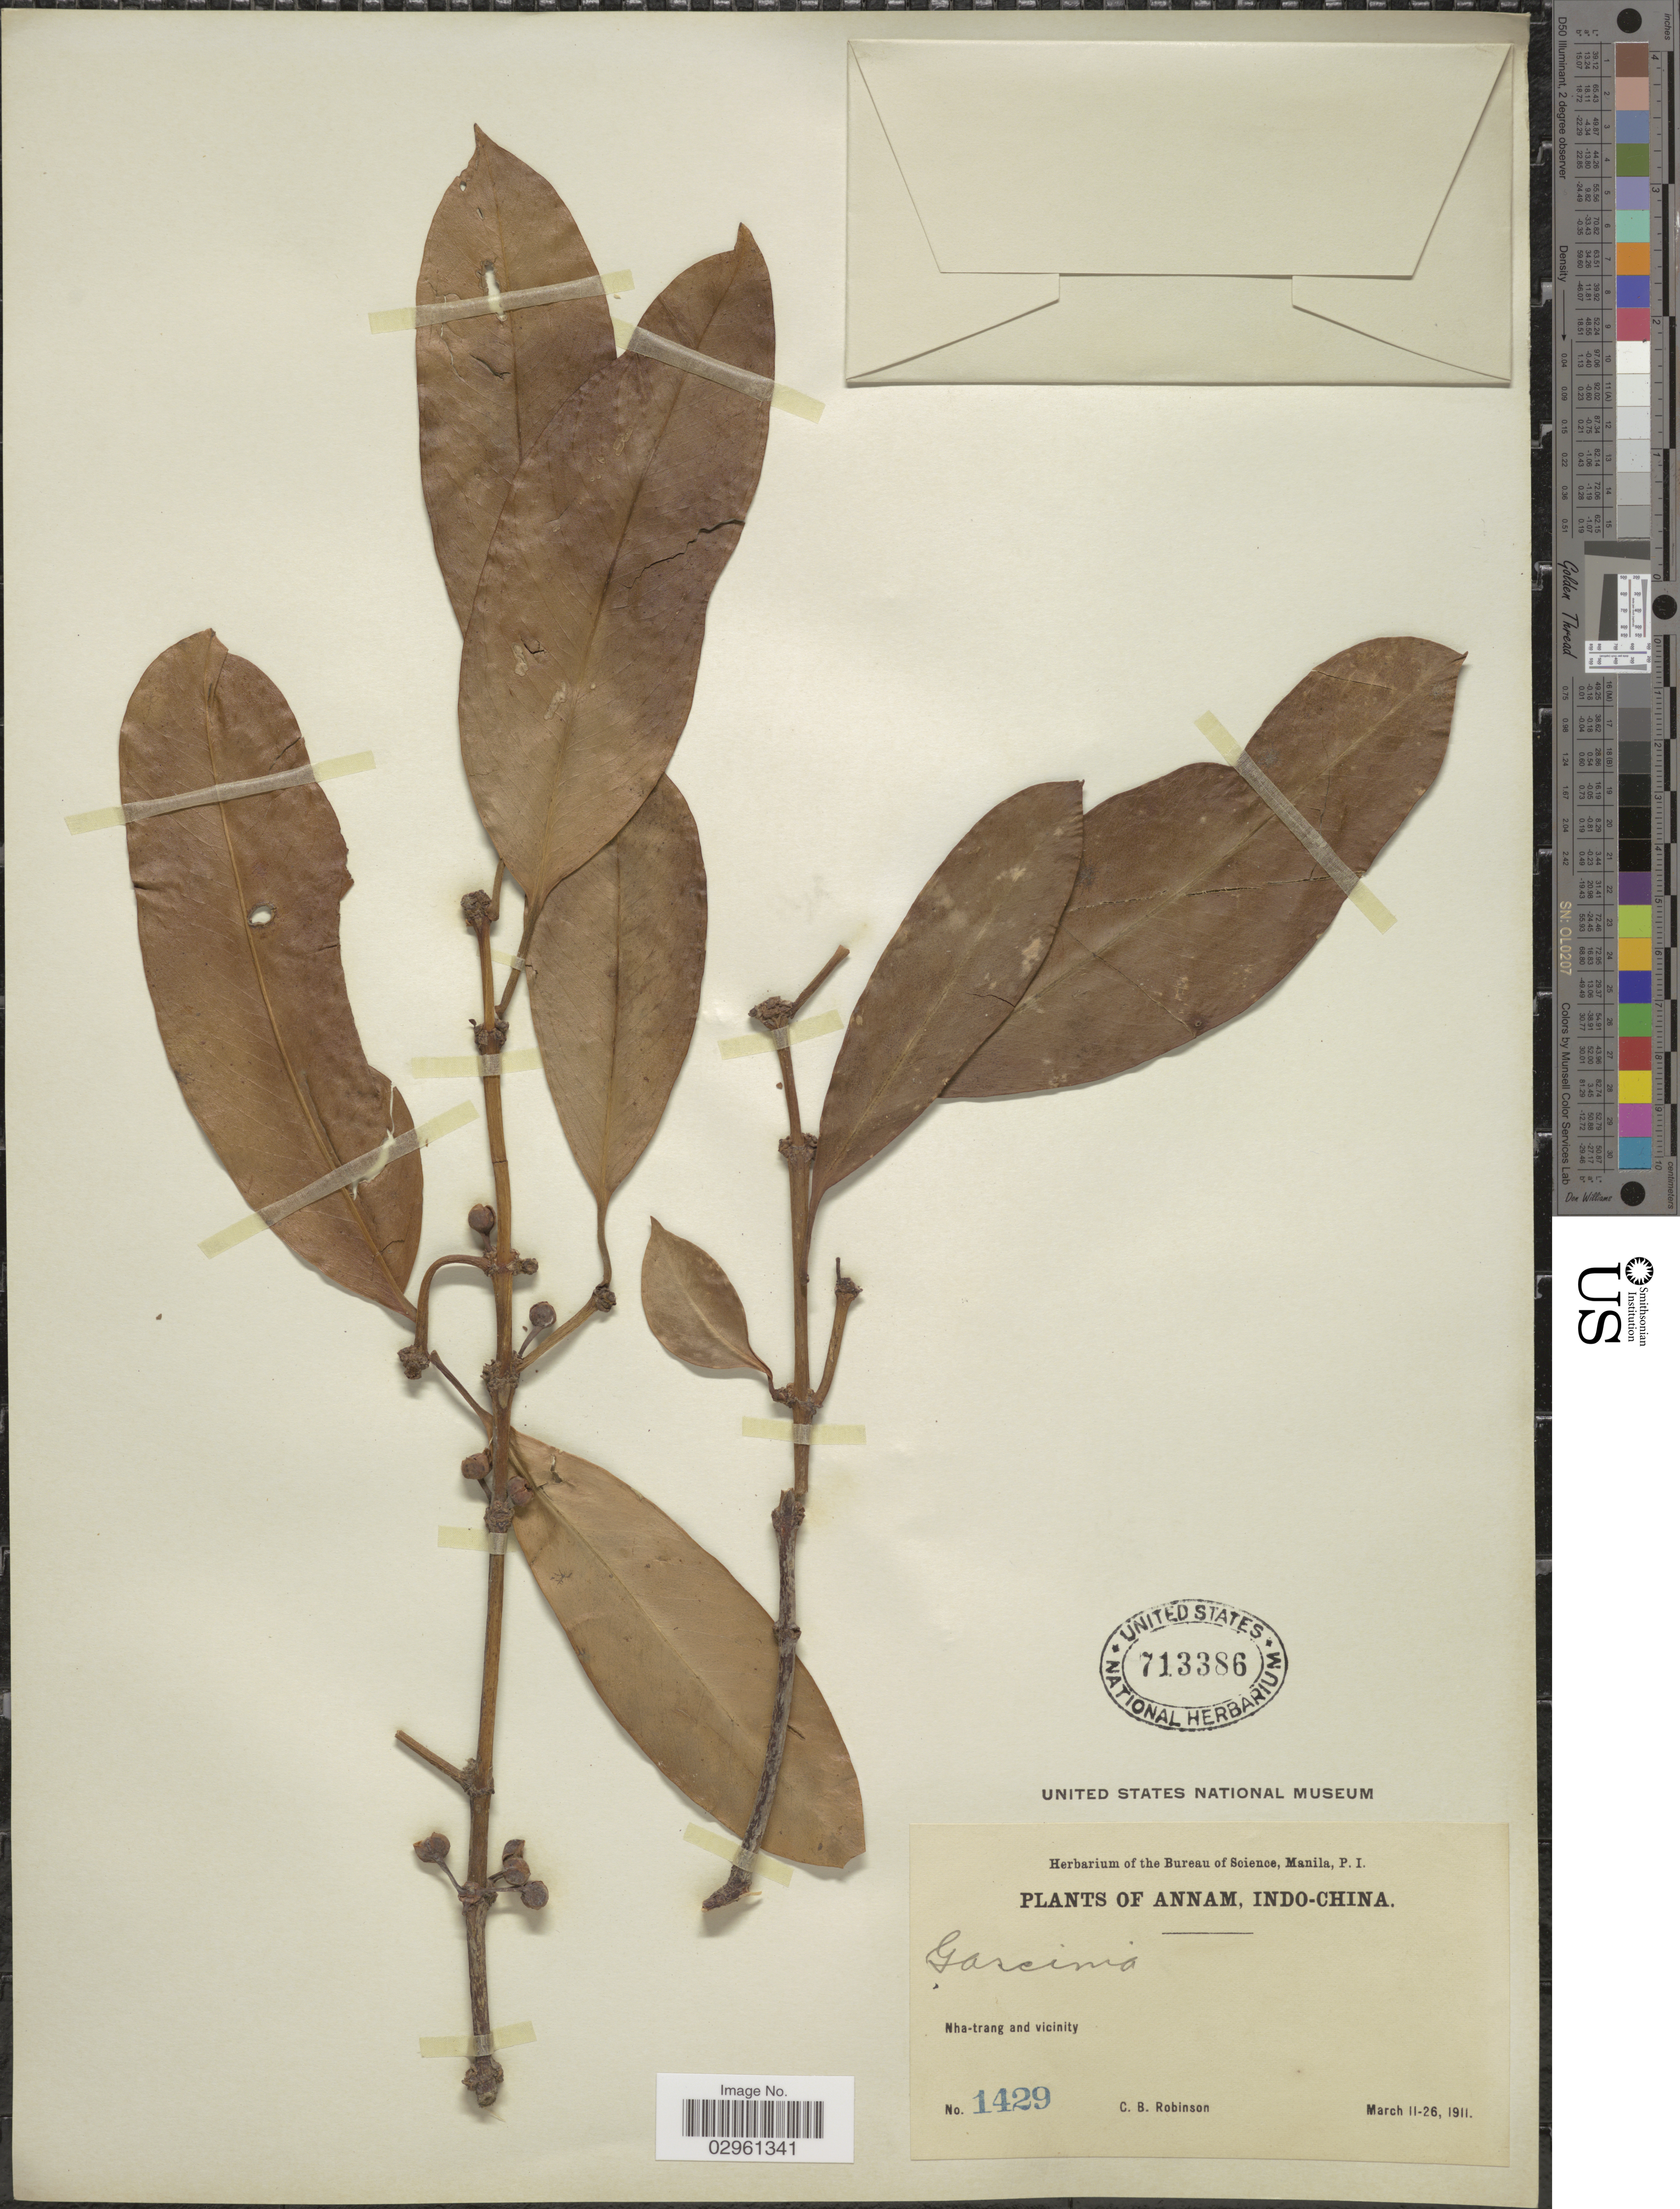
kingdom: Plantae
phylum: Tracheophyta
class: Magnoliopsida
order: Malpighiales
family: Clusiaceae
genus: Garcinia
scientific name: Garcinia sp.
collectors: C. Robinson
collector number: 1429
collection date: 1911-03-02/1911-03-26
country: Vietnam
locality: Annam, Indo-China. Nha-trang and vicinity.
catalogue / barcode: US 713386